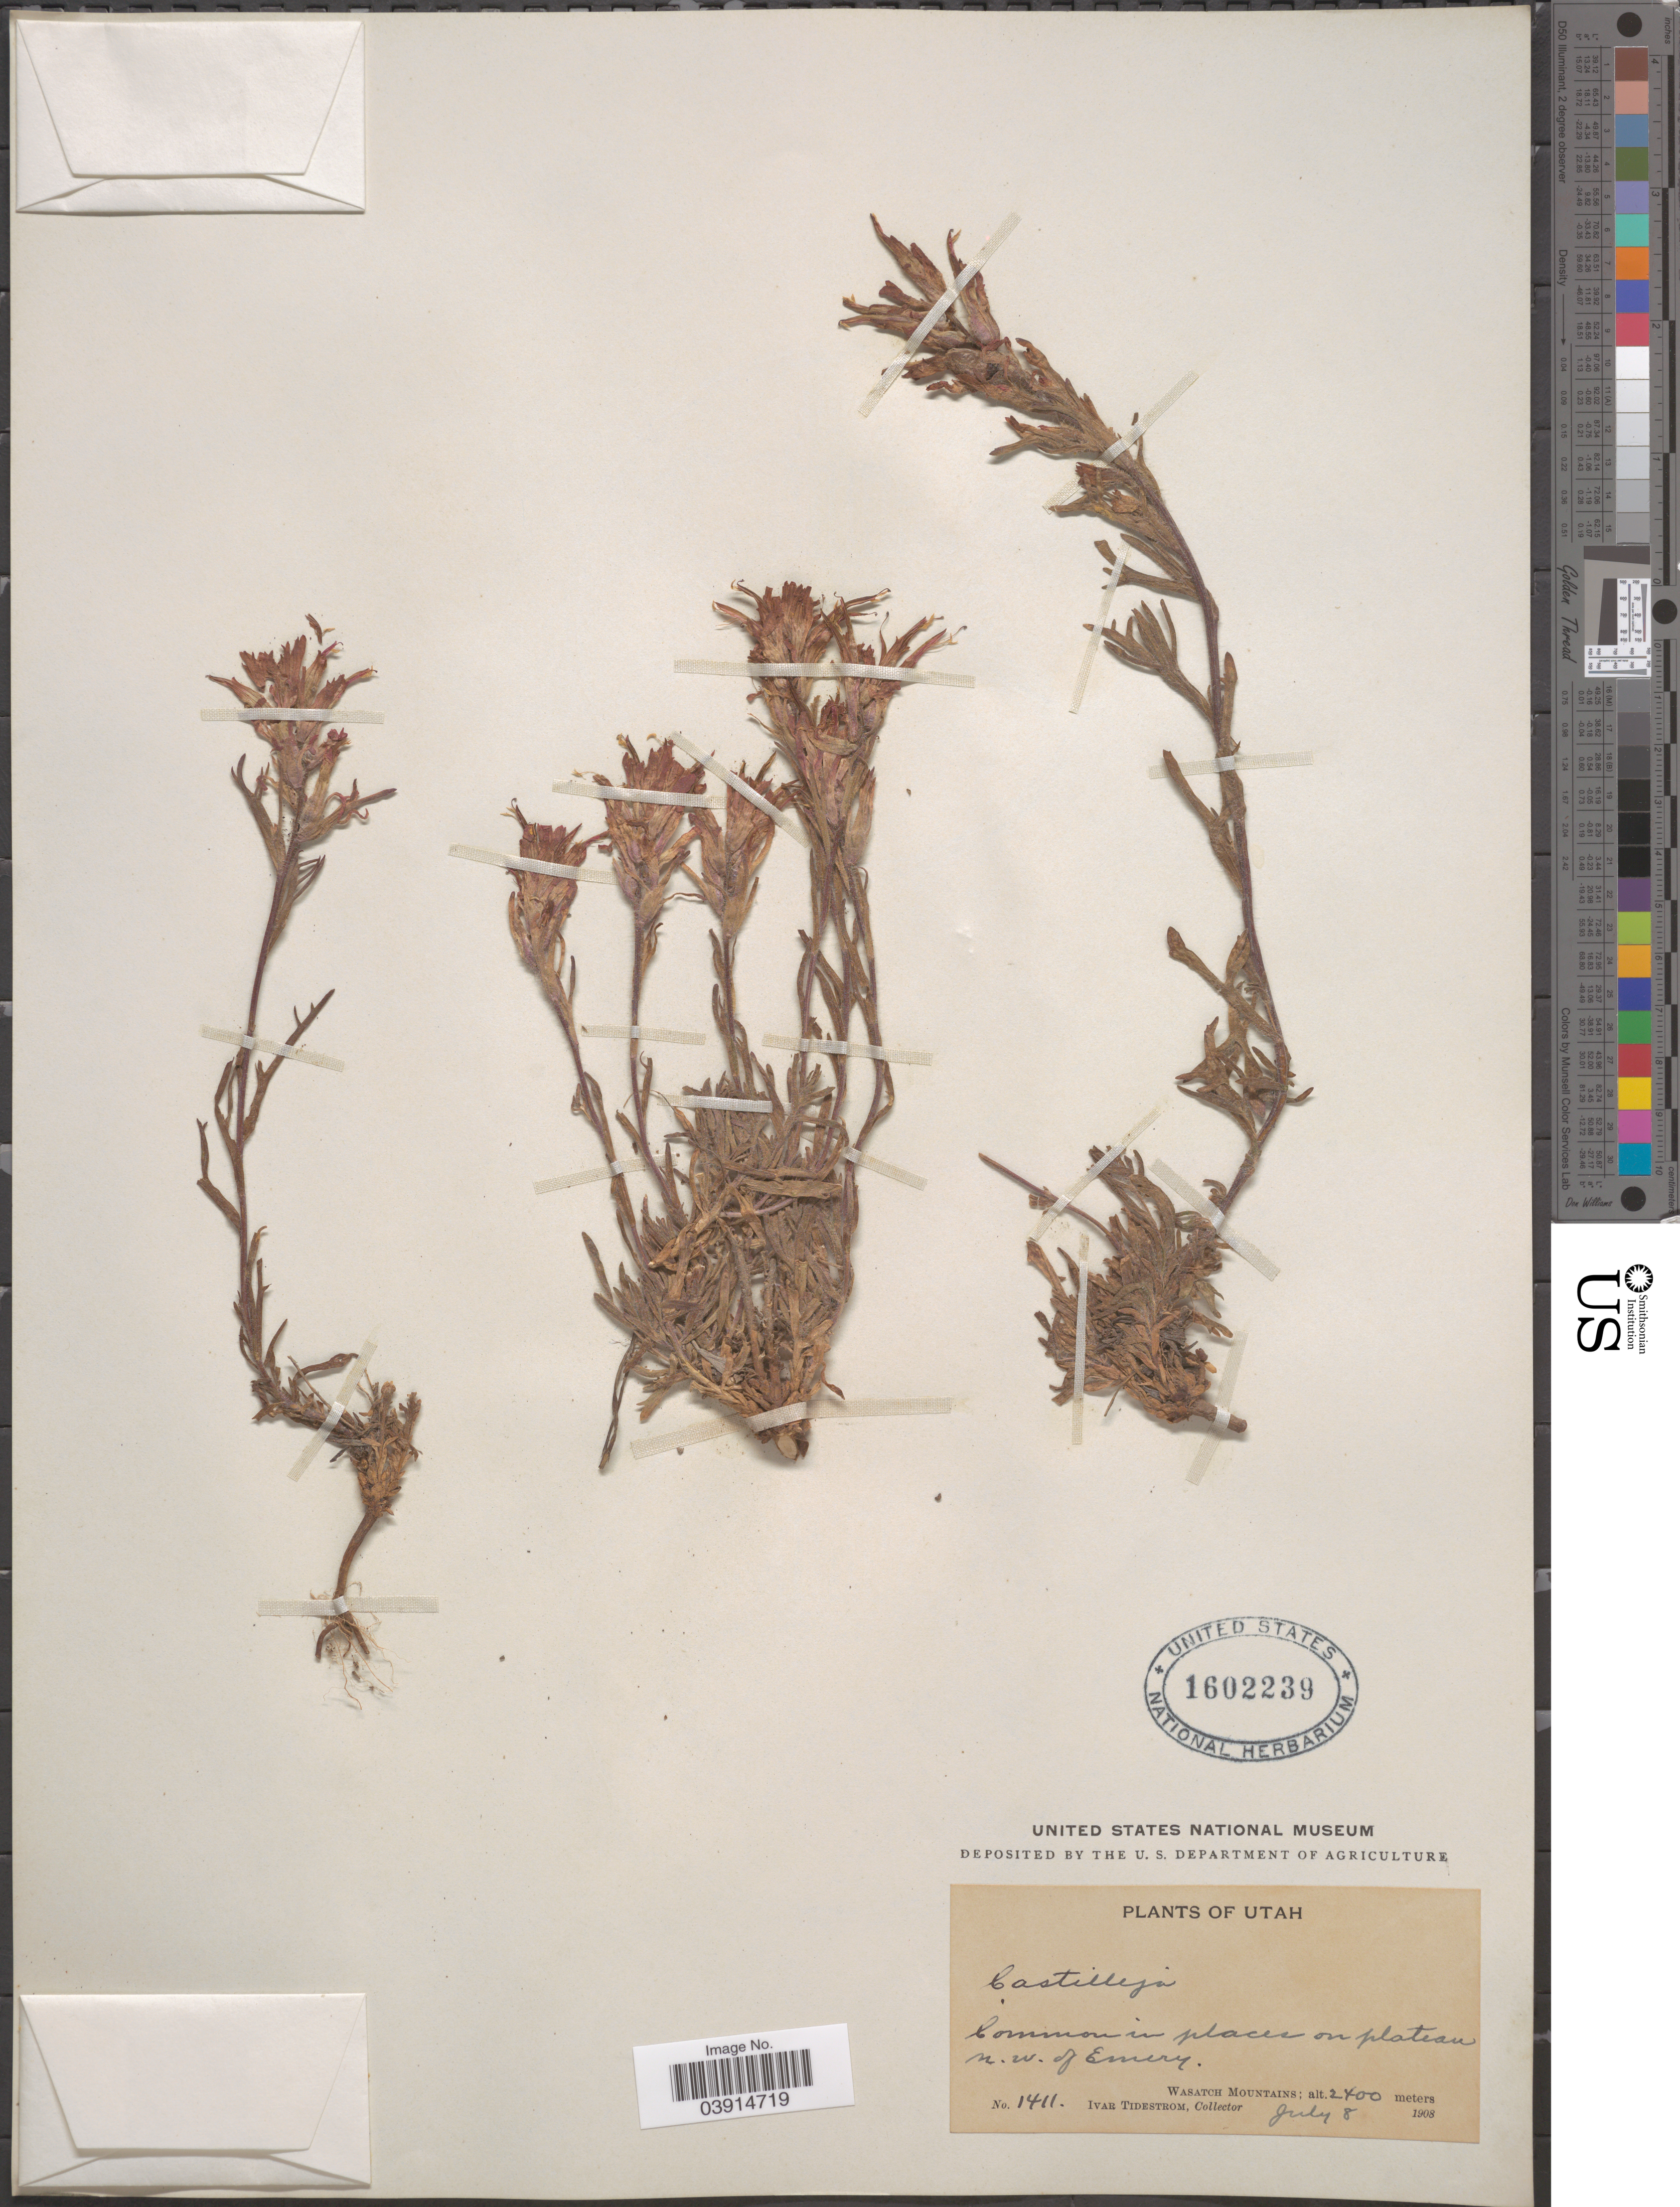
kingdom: Plantae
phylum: Tracheophyta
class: Magnoliopsida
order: Lamiales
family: Orobanchaceae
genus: Castilleja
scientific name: Castilleja sp.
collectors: I. F. Tidestrom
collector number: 1411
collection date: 1908-07-08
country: United States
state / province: Utah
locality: In places on plateau n. w. of Emery. Wasatch Mountains.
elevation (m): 2400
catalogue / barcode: US 1602239